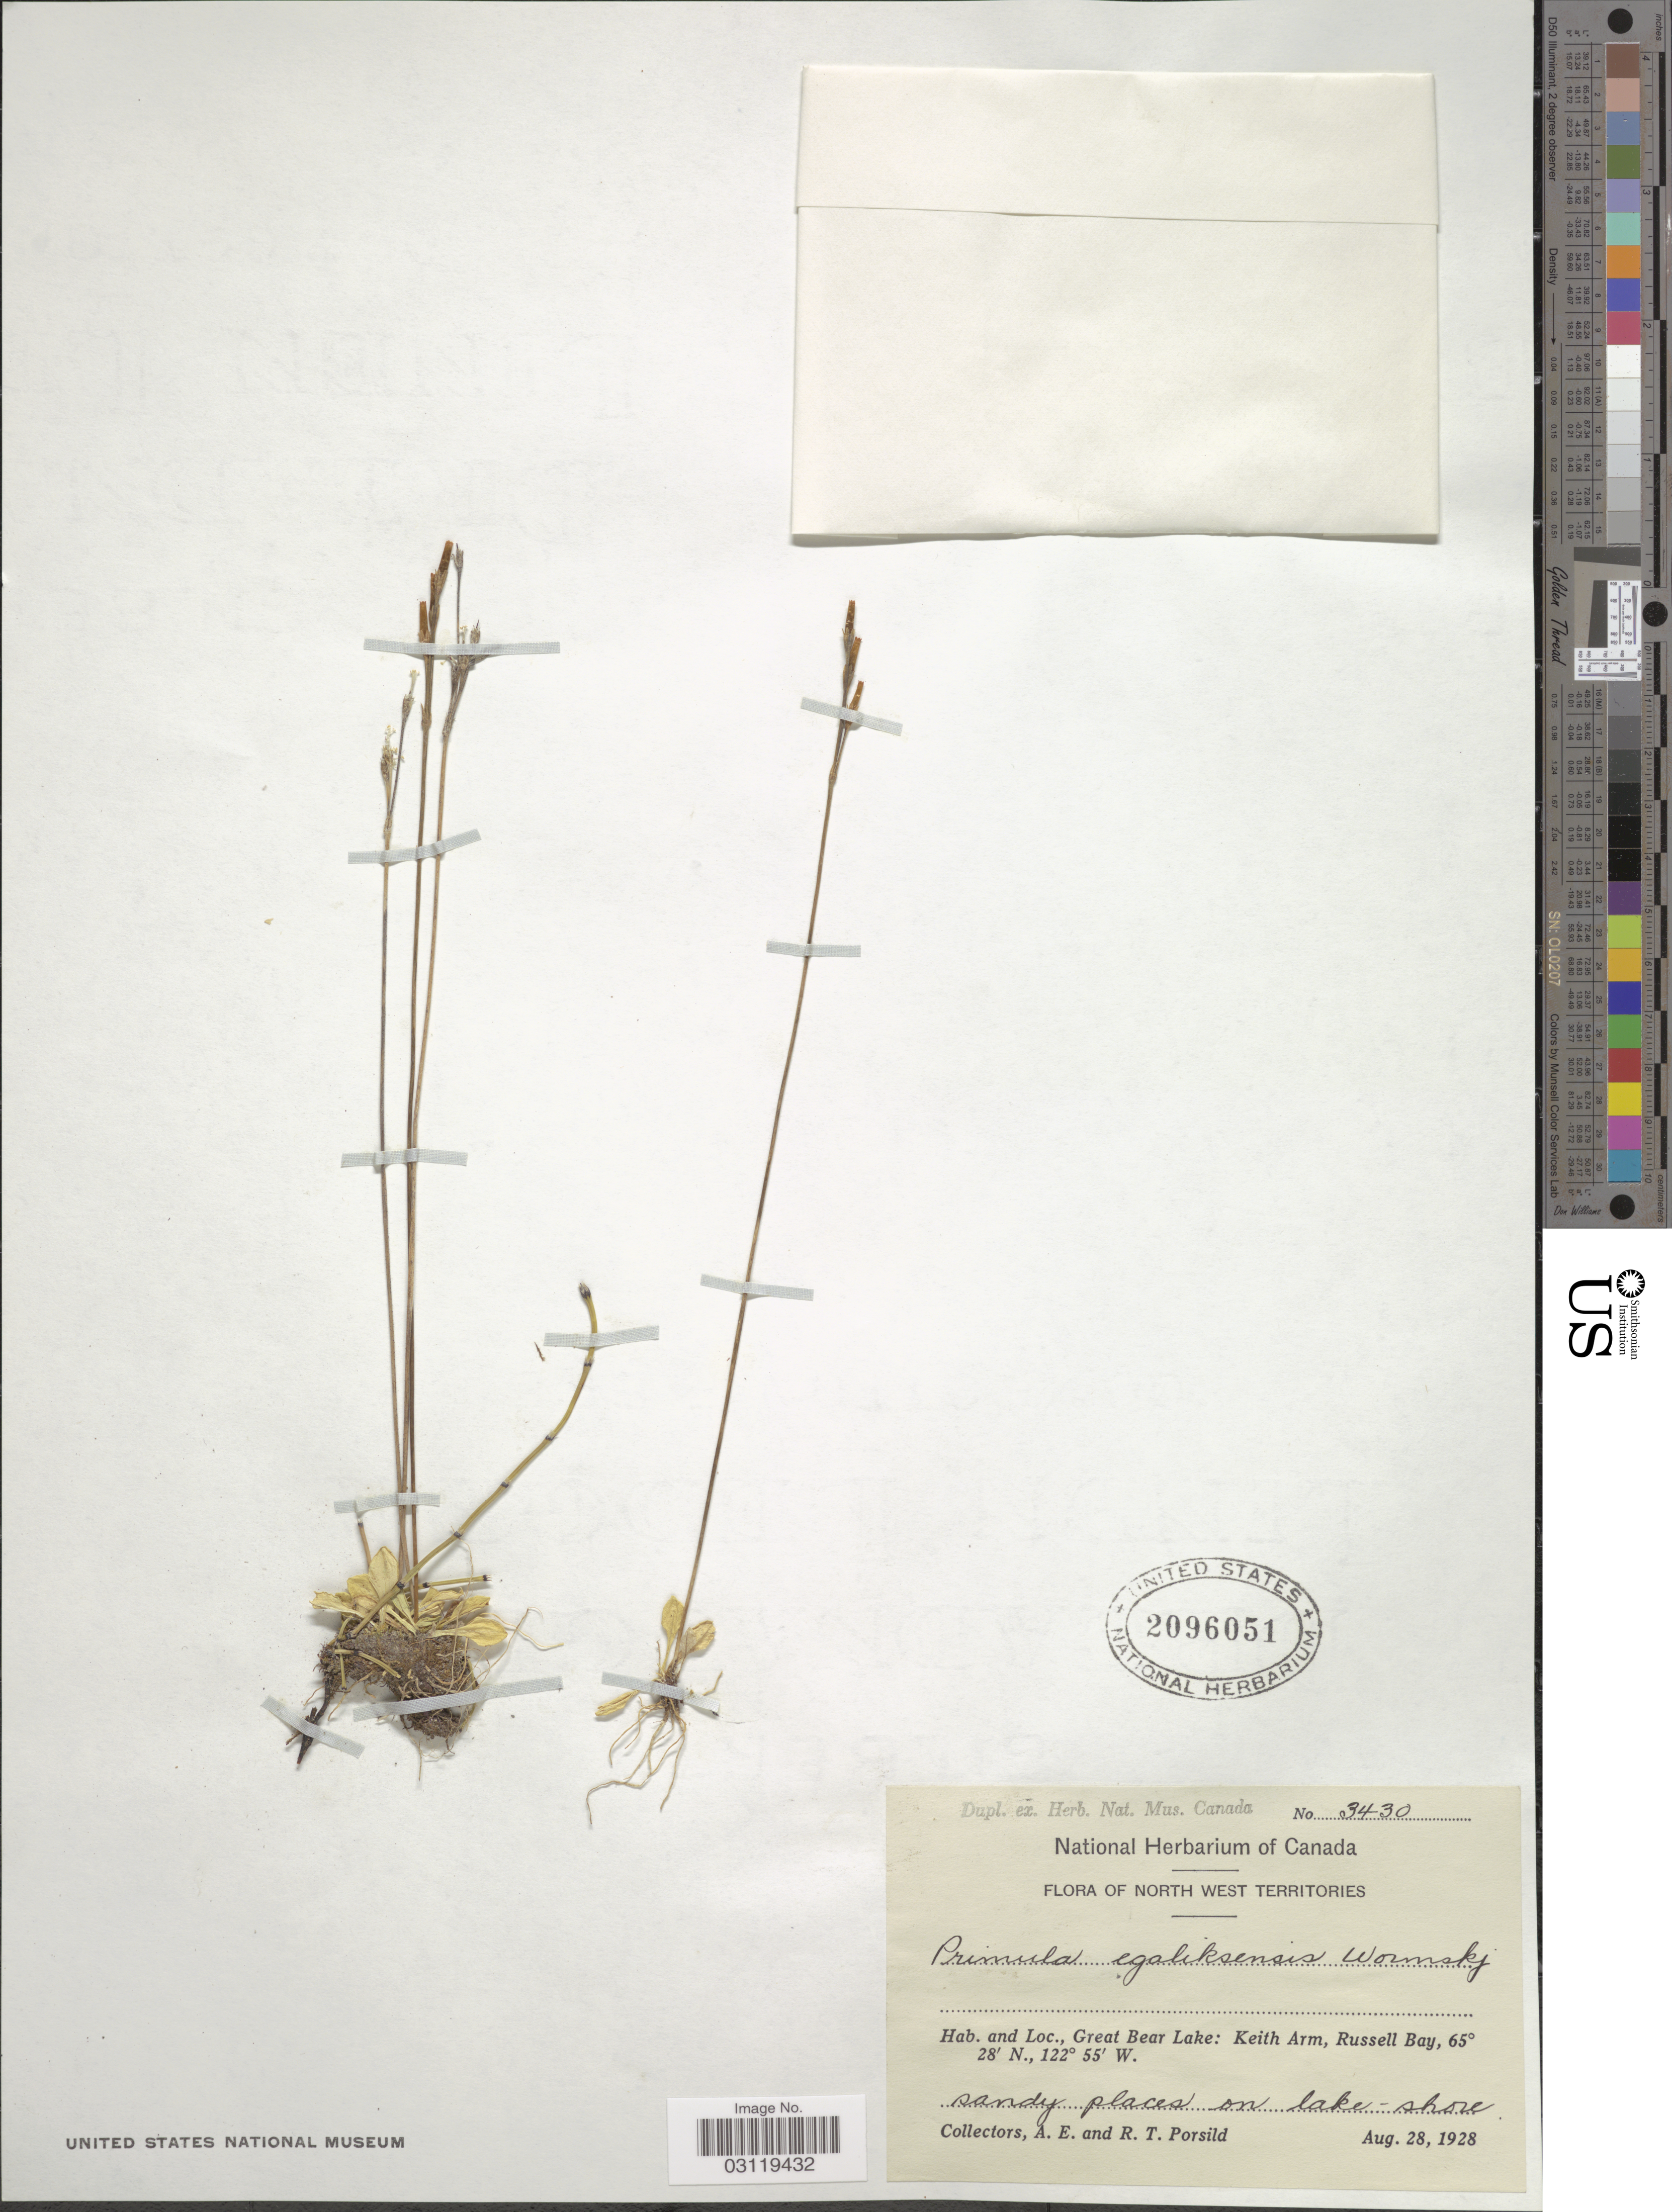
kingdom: Plantae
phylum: Tracheophyta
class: Magnoliopsida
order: Ericales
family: Primulaceae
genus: Primula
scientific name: Primula egaliksensis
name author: Wormsk.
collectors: A. E. Porsild & R. T. Porsild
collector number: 3430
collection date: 1928-08-28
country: Canada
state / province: Northwest Territories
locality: Great Bear Lake: Keith Arm, Russell Bay.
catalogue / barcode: US 2096051